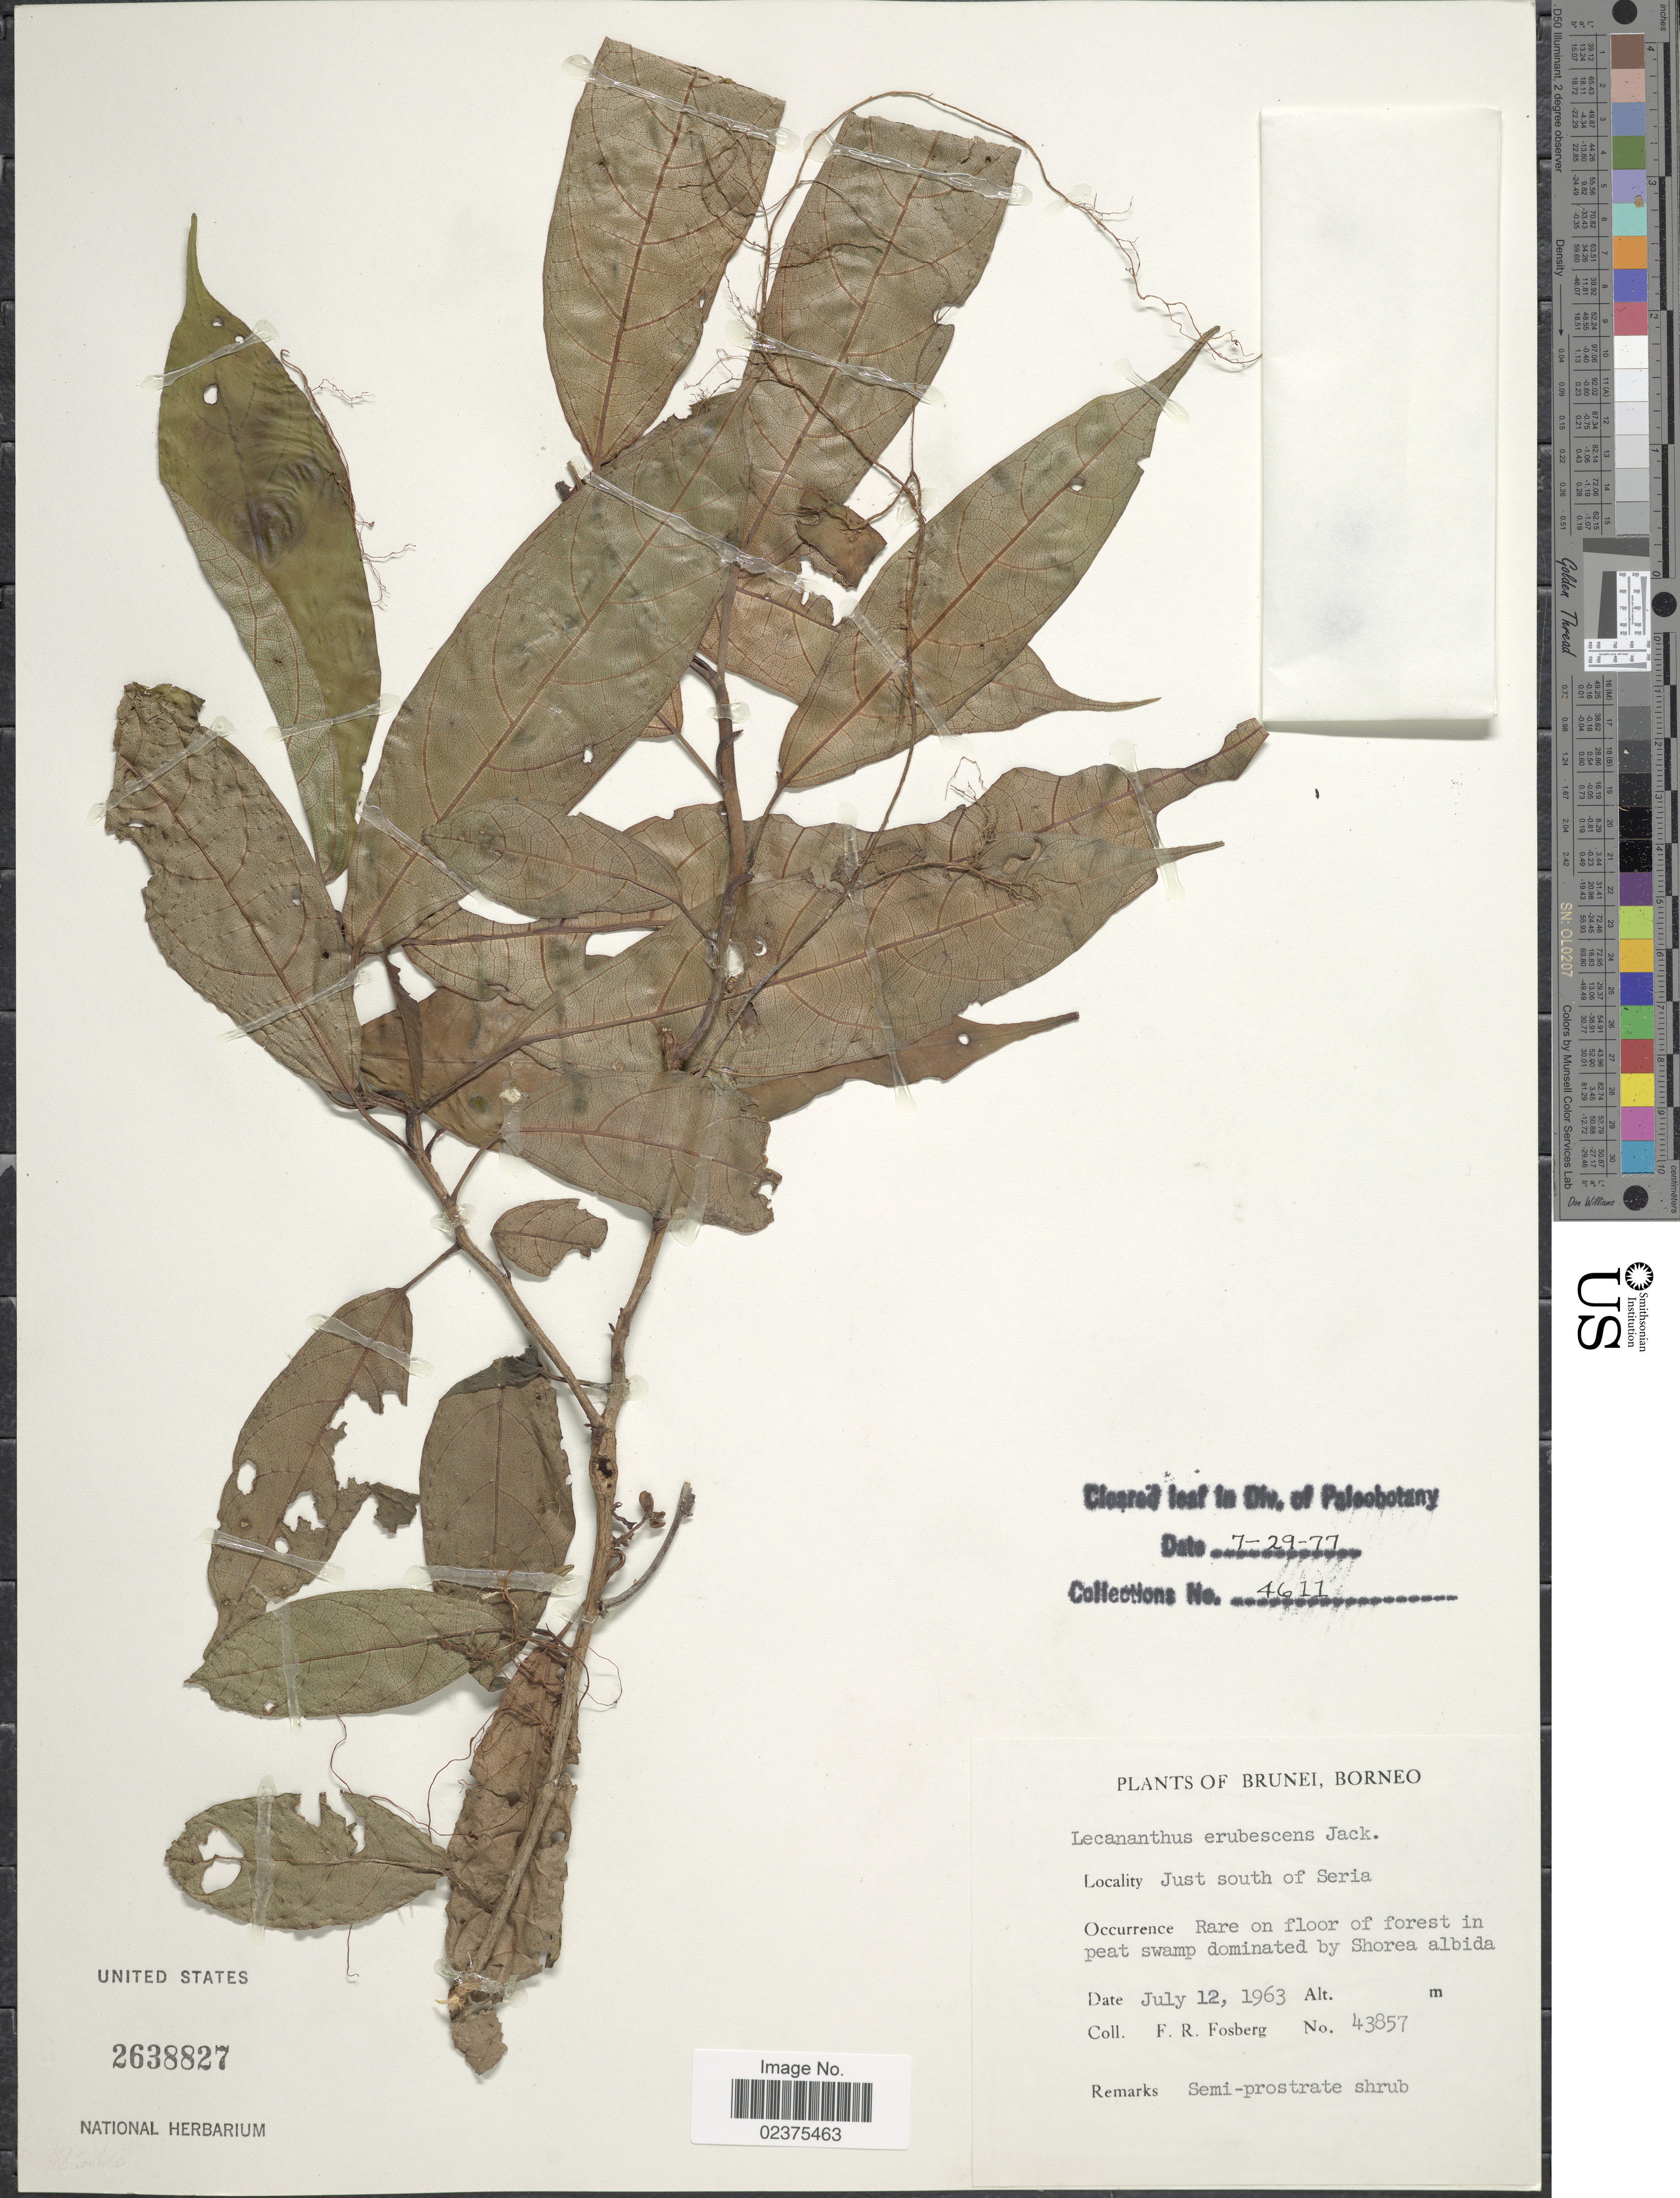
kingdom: Plantae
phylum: Tracheophyta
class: Magnoliopsida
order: Gentianales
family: Rubiaceae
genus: Lecananthus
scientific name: Lecananthus erubescens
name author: Jack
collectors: F. R. Fosberg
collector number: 43857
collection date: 1963-07-12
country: Brunei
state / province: Brunei and Muara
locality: Brunei, Borneo, Just south of Seria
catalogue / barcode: US 2638827